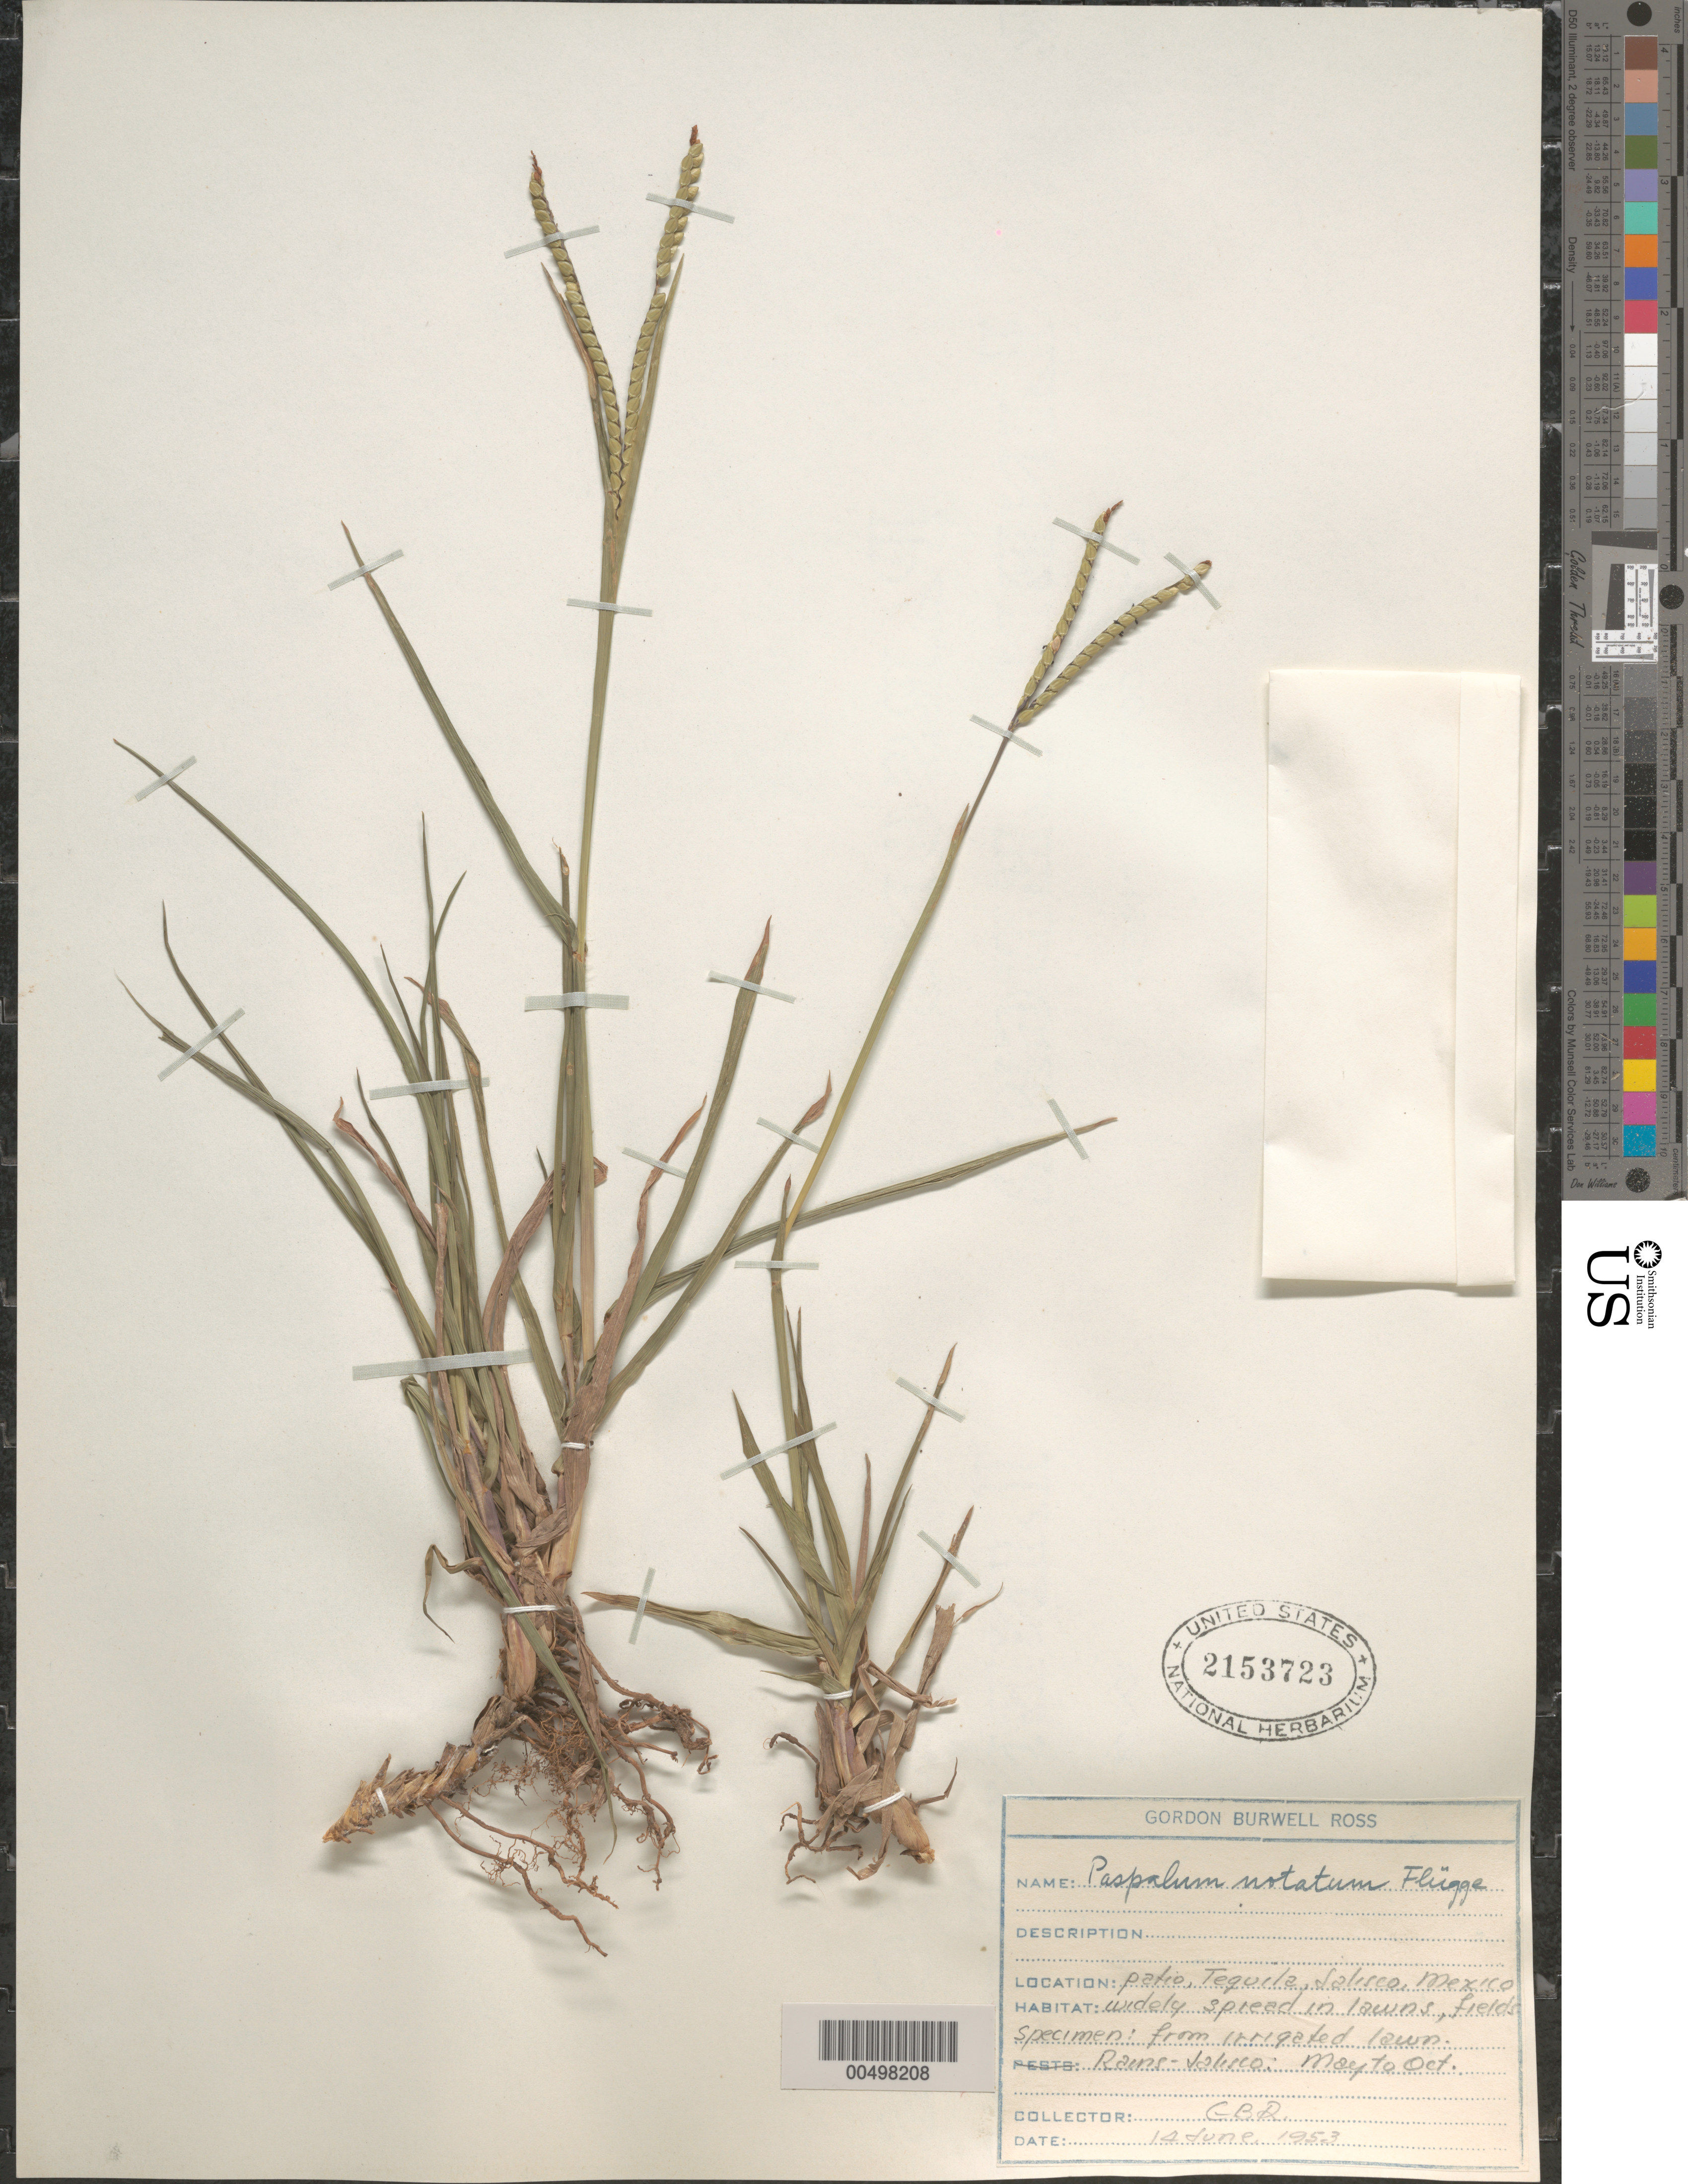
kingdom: Plantae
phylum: Tracheophyta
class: Liliopsida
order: Poales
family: Poaceae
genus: Paspalum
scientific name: Paspalum notatum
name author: Flüggé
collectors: G. B. Ross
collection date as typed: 14 Jun 1953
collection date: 1953-06-14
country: Mexico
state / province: Jalisco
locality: Tequila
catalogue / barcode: US 2153723